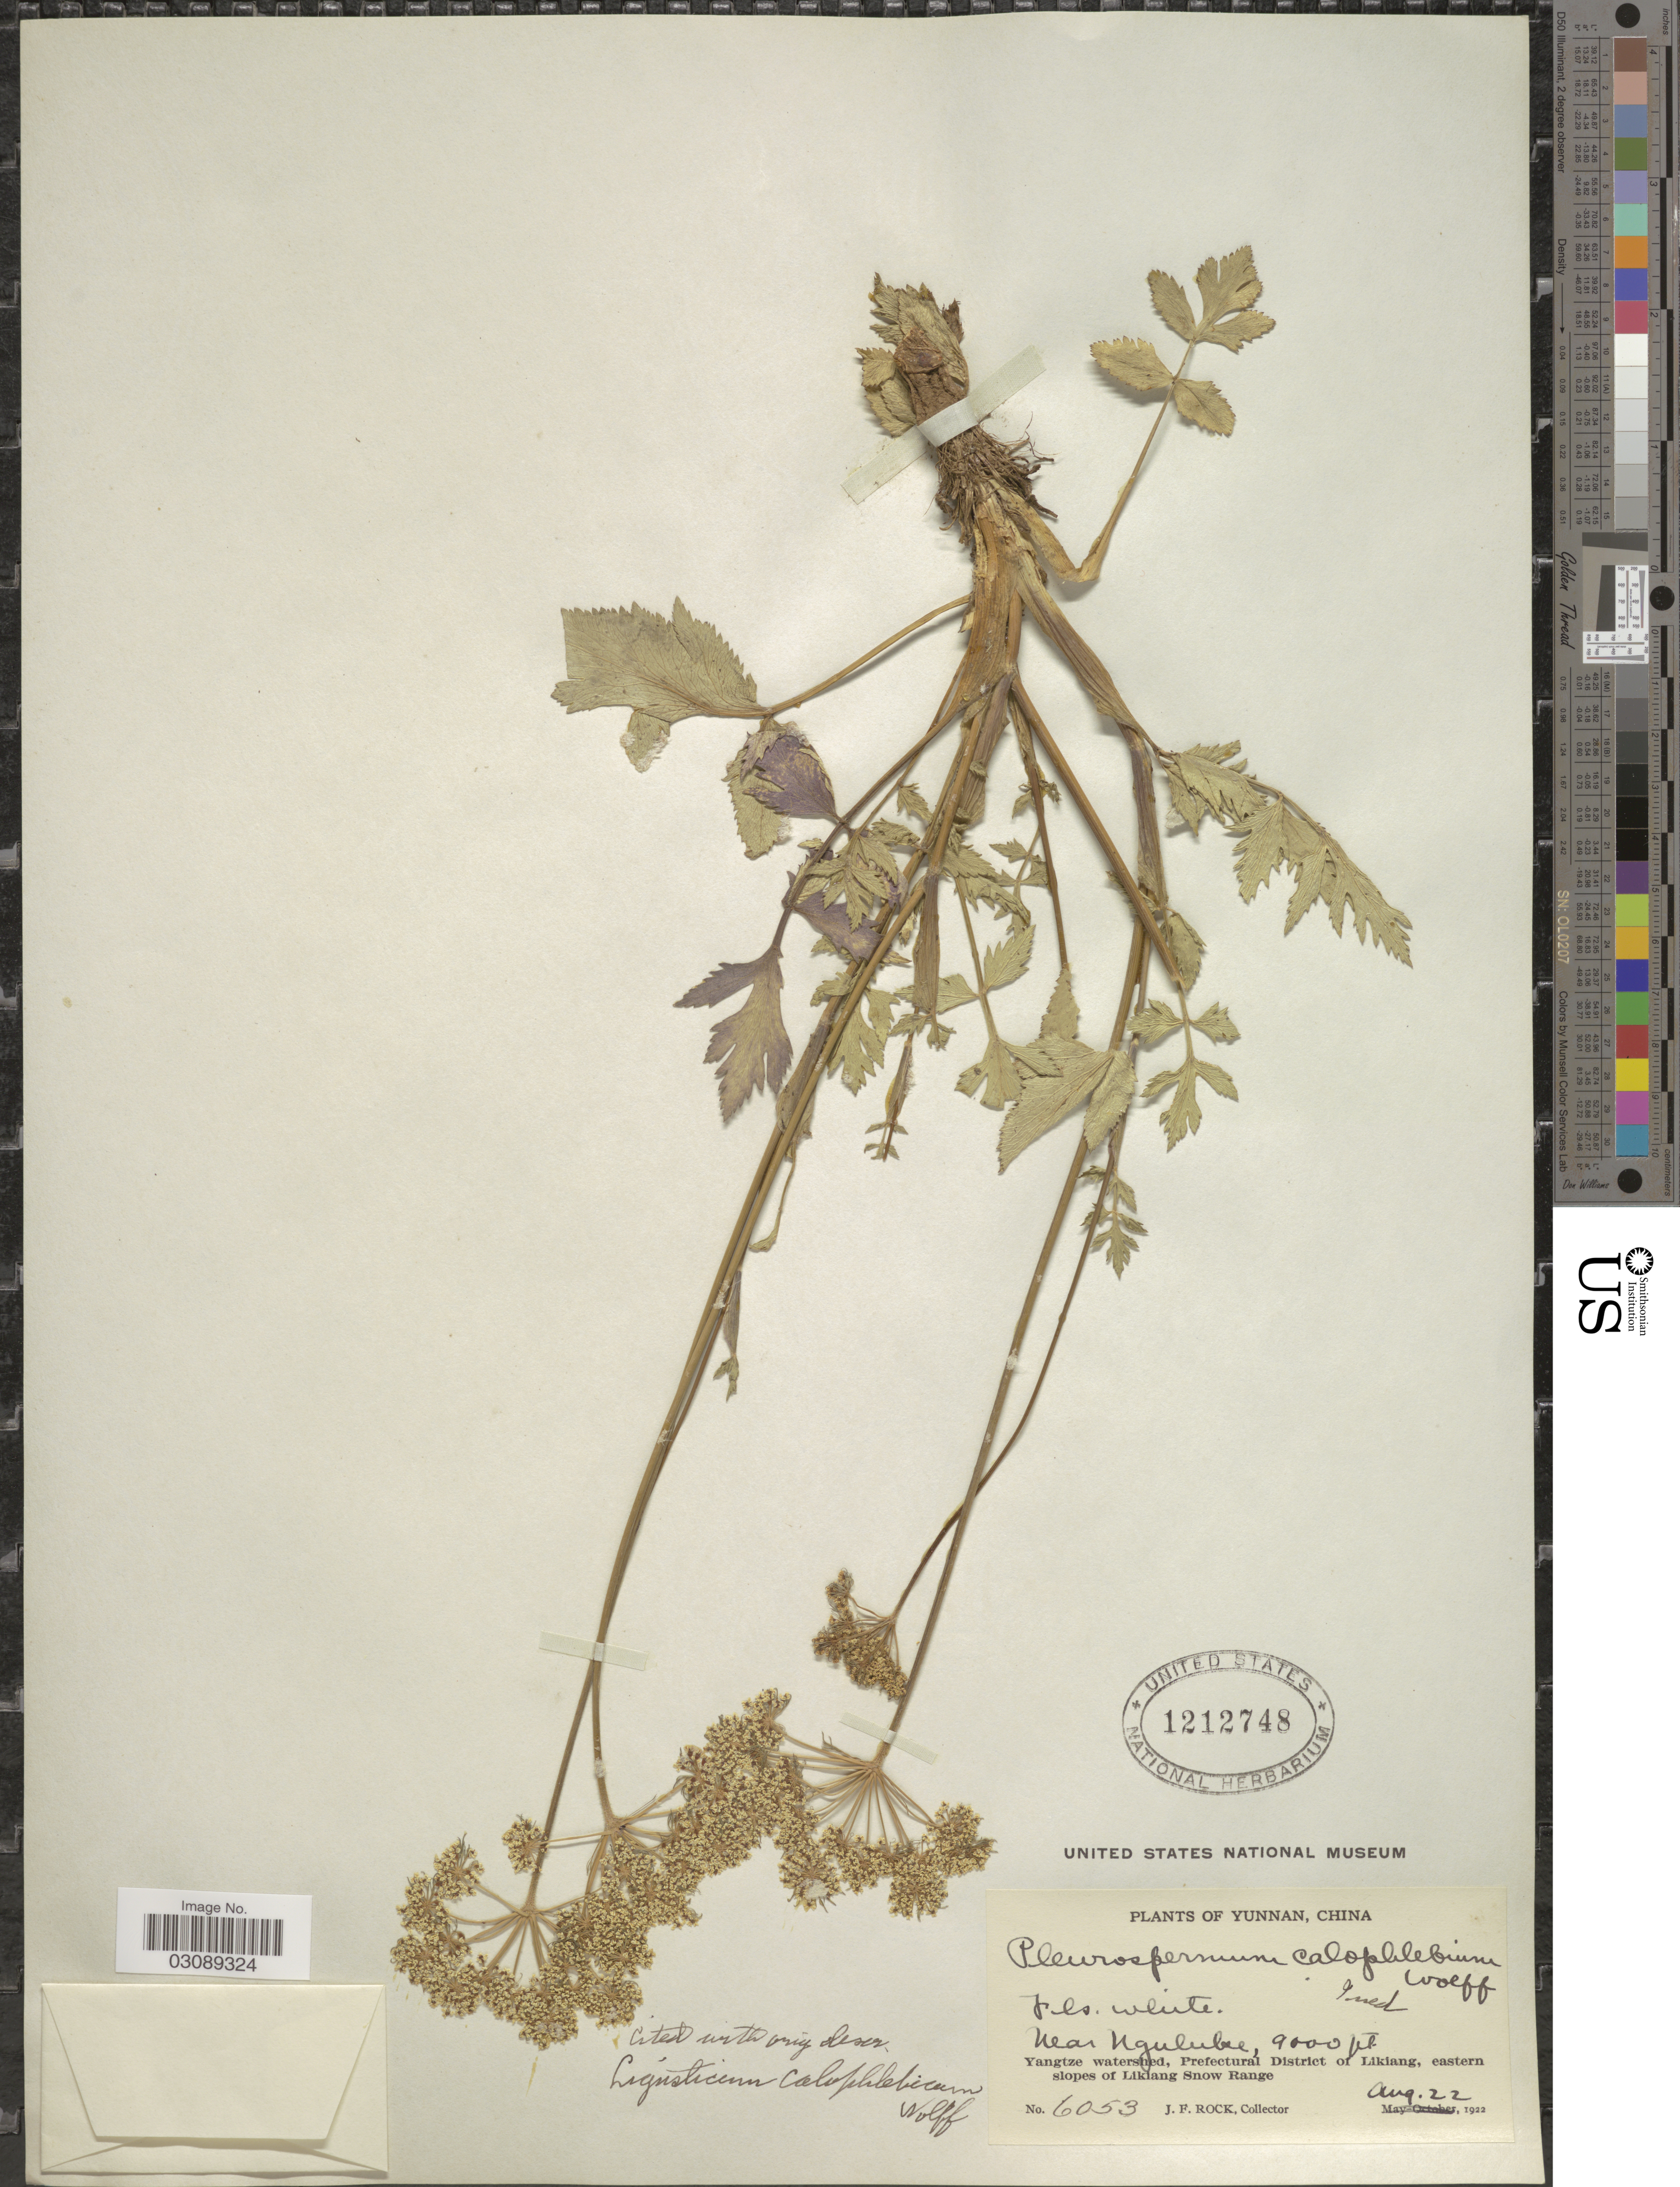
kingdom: Plantae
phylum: Tracheophyta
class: Magnoliopsida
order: Apiales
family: Apiaceae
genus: Ligusticum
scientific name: Ligusticum calophlebicum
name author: H. Wolff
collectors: J. Rock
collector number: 6053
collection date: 1922-08-22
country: China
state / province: Yunnan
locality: Near Ngulube. Yangtze watershed, Prefectural District of Likiang, eastern slopes of Likiang Snow Range.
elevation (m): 2743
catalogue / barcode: US 1212748